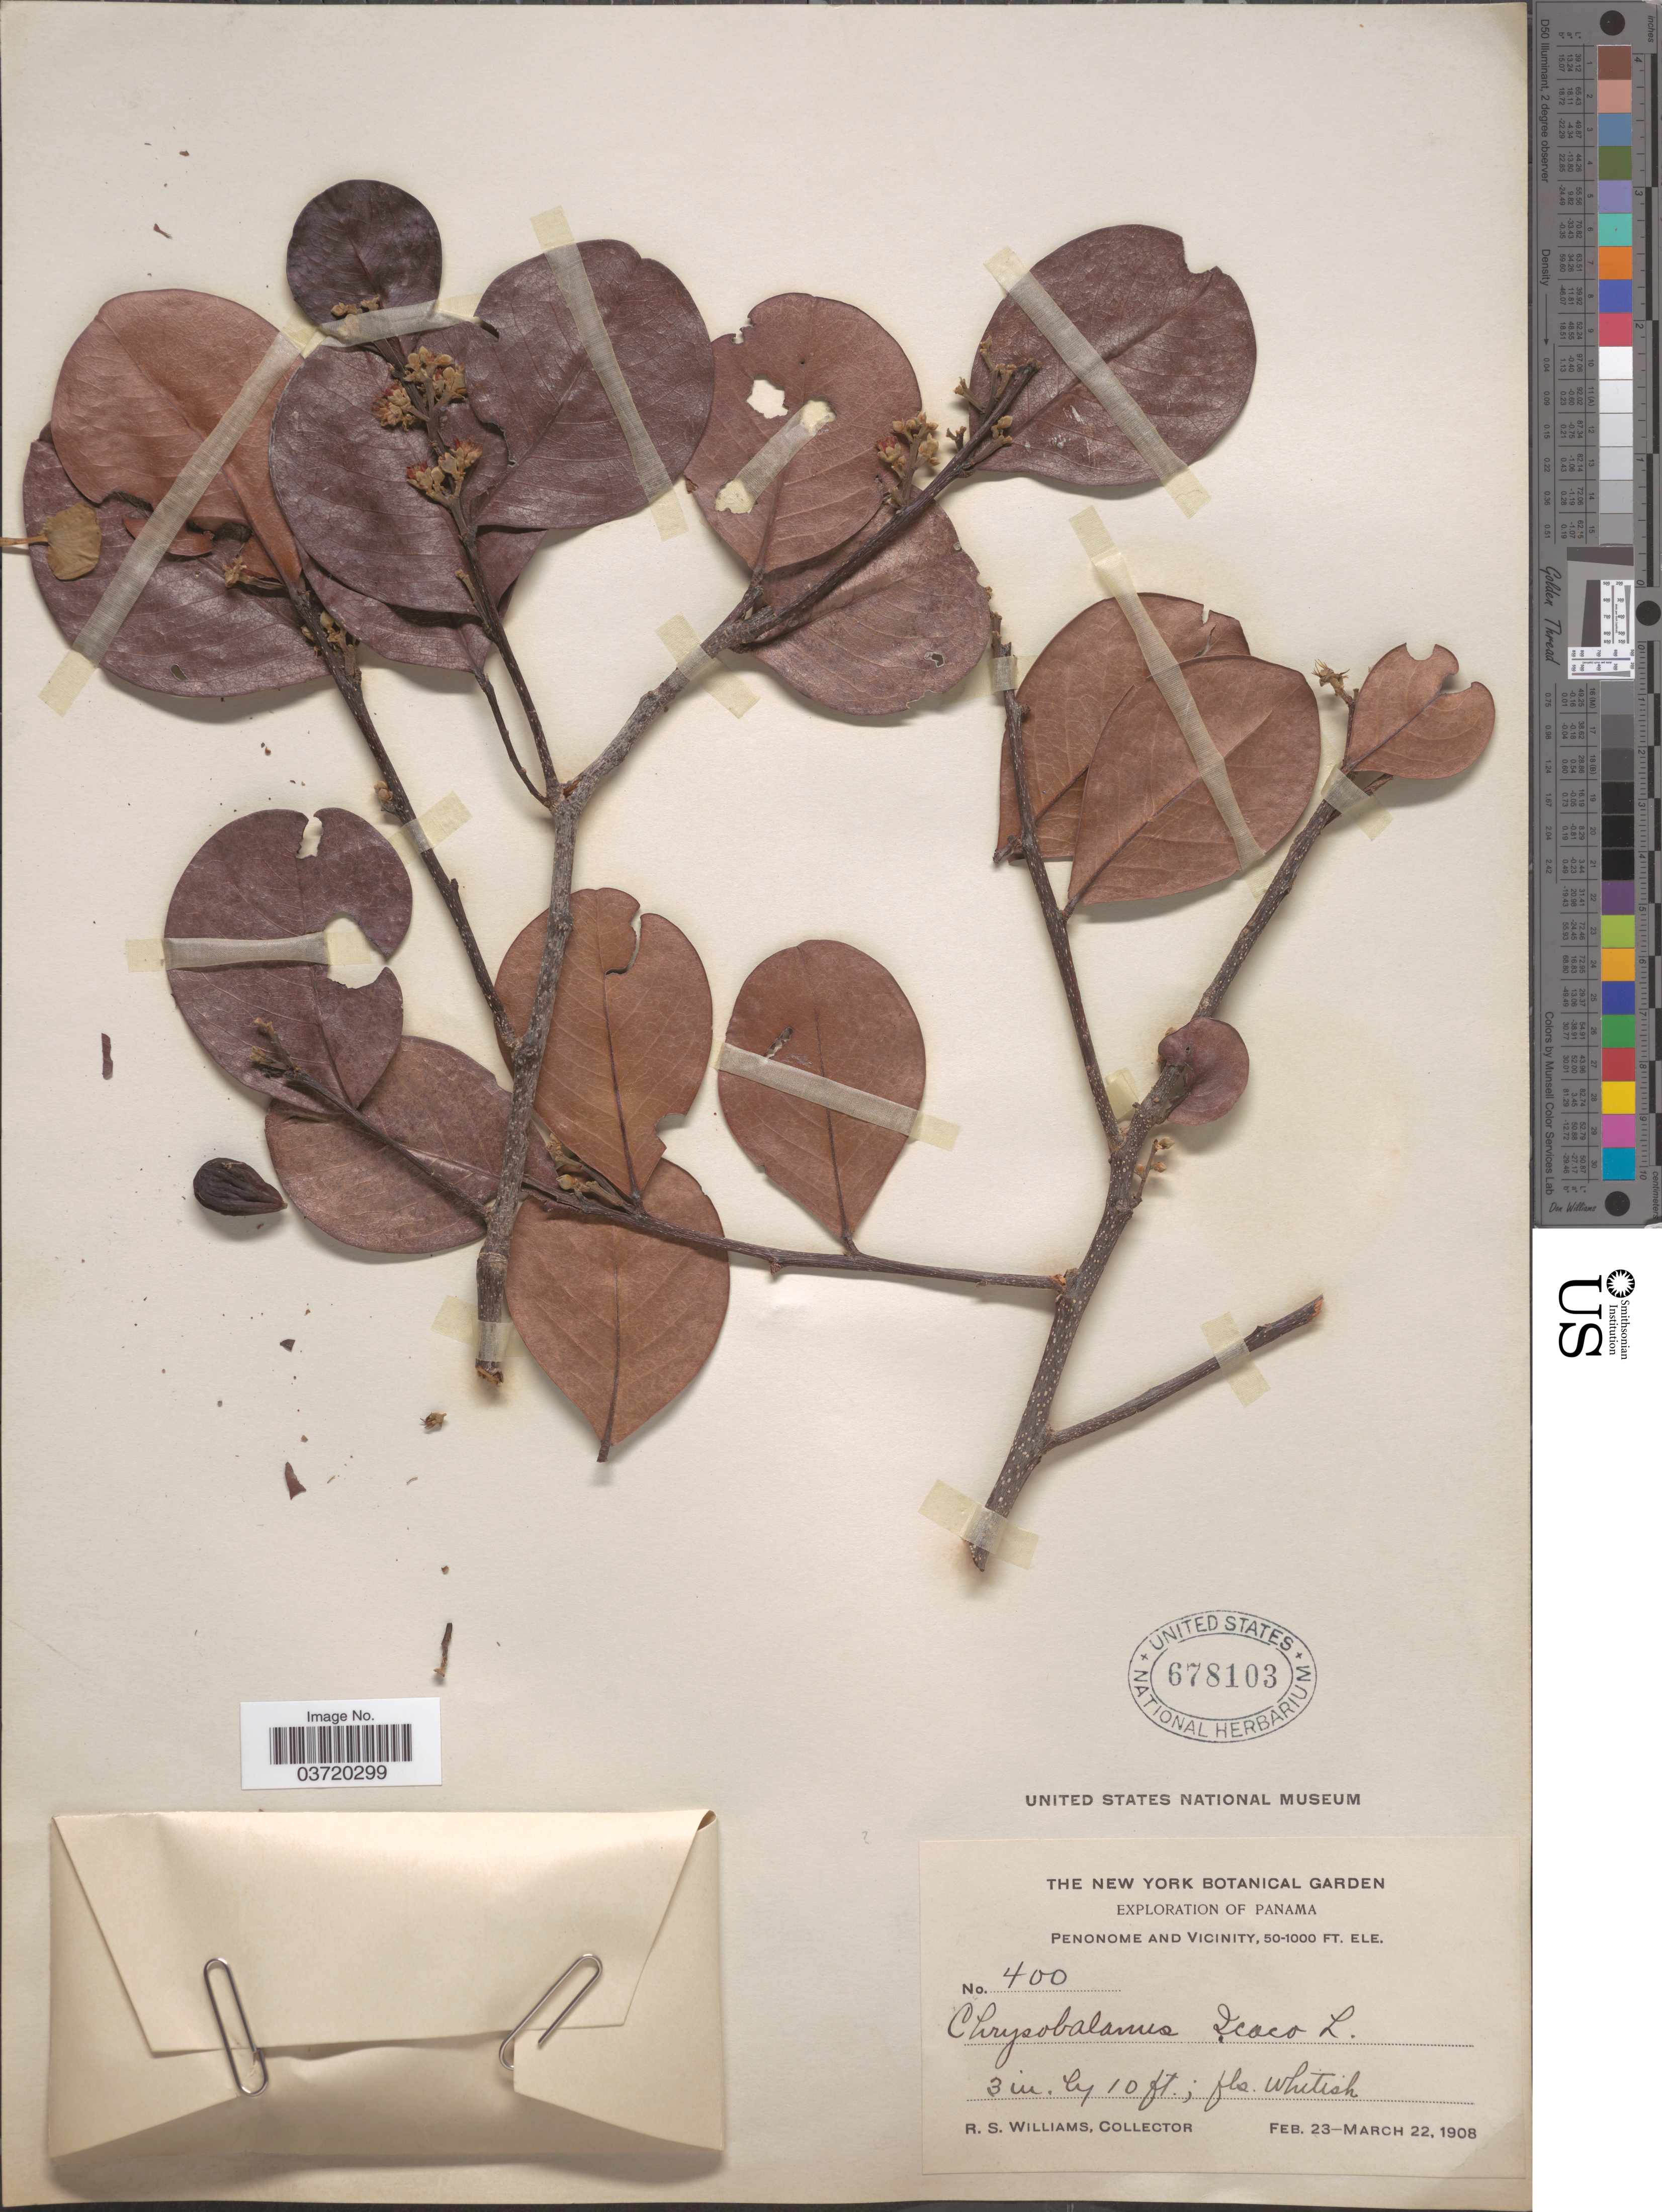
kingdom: Plantae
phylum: Tracheophyta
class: Magnoliopsida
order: Malpighiales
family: Chrysobalanaceae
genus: Chrysobalanus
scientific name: Chrysobalanus icaco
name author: L.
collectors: R. S. Williams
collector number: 400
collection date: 1908-02-23/1908-03-22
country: Panama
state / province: Panamá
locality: Penonome and Vicinity.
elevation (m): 15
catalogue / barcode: US 678103